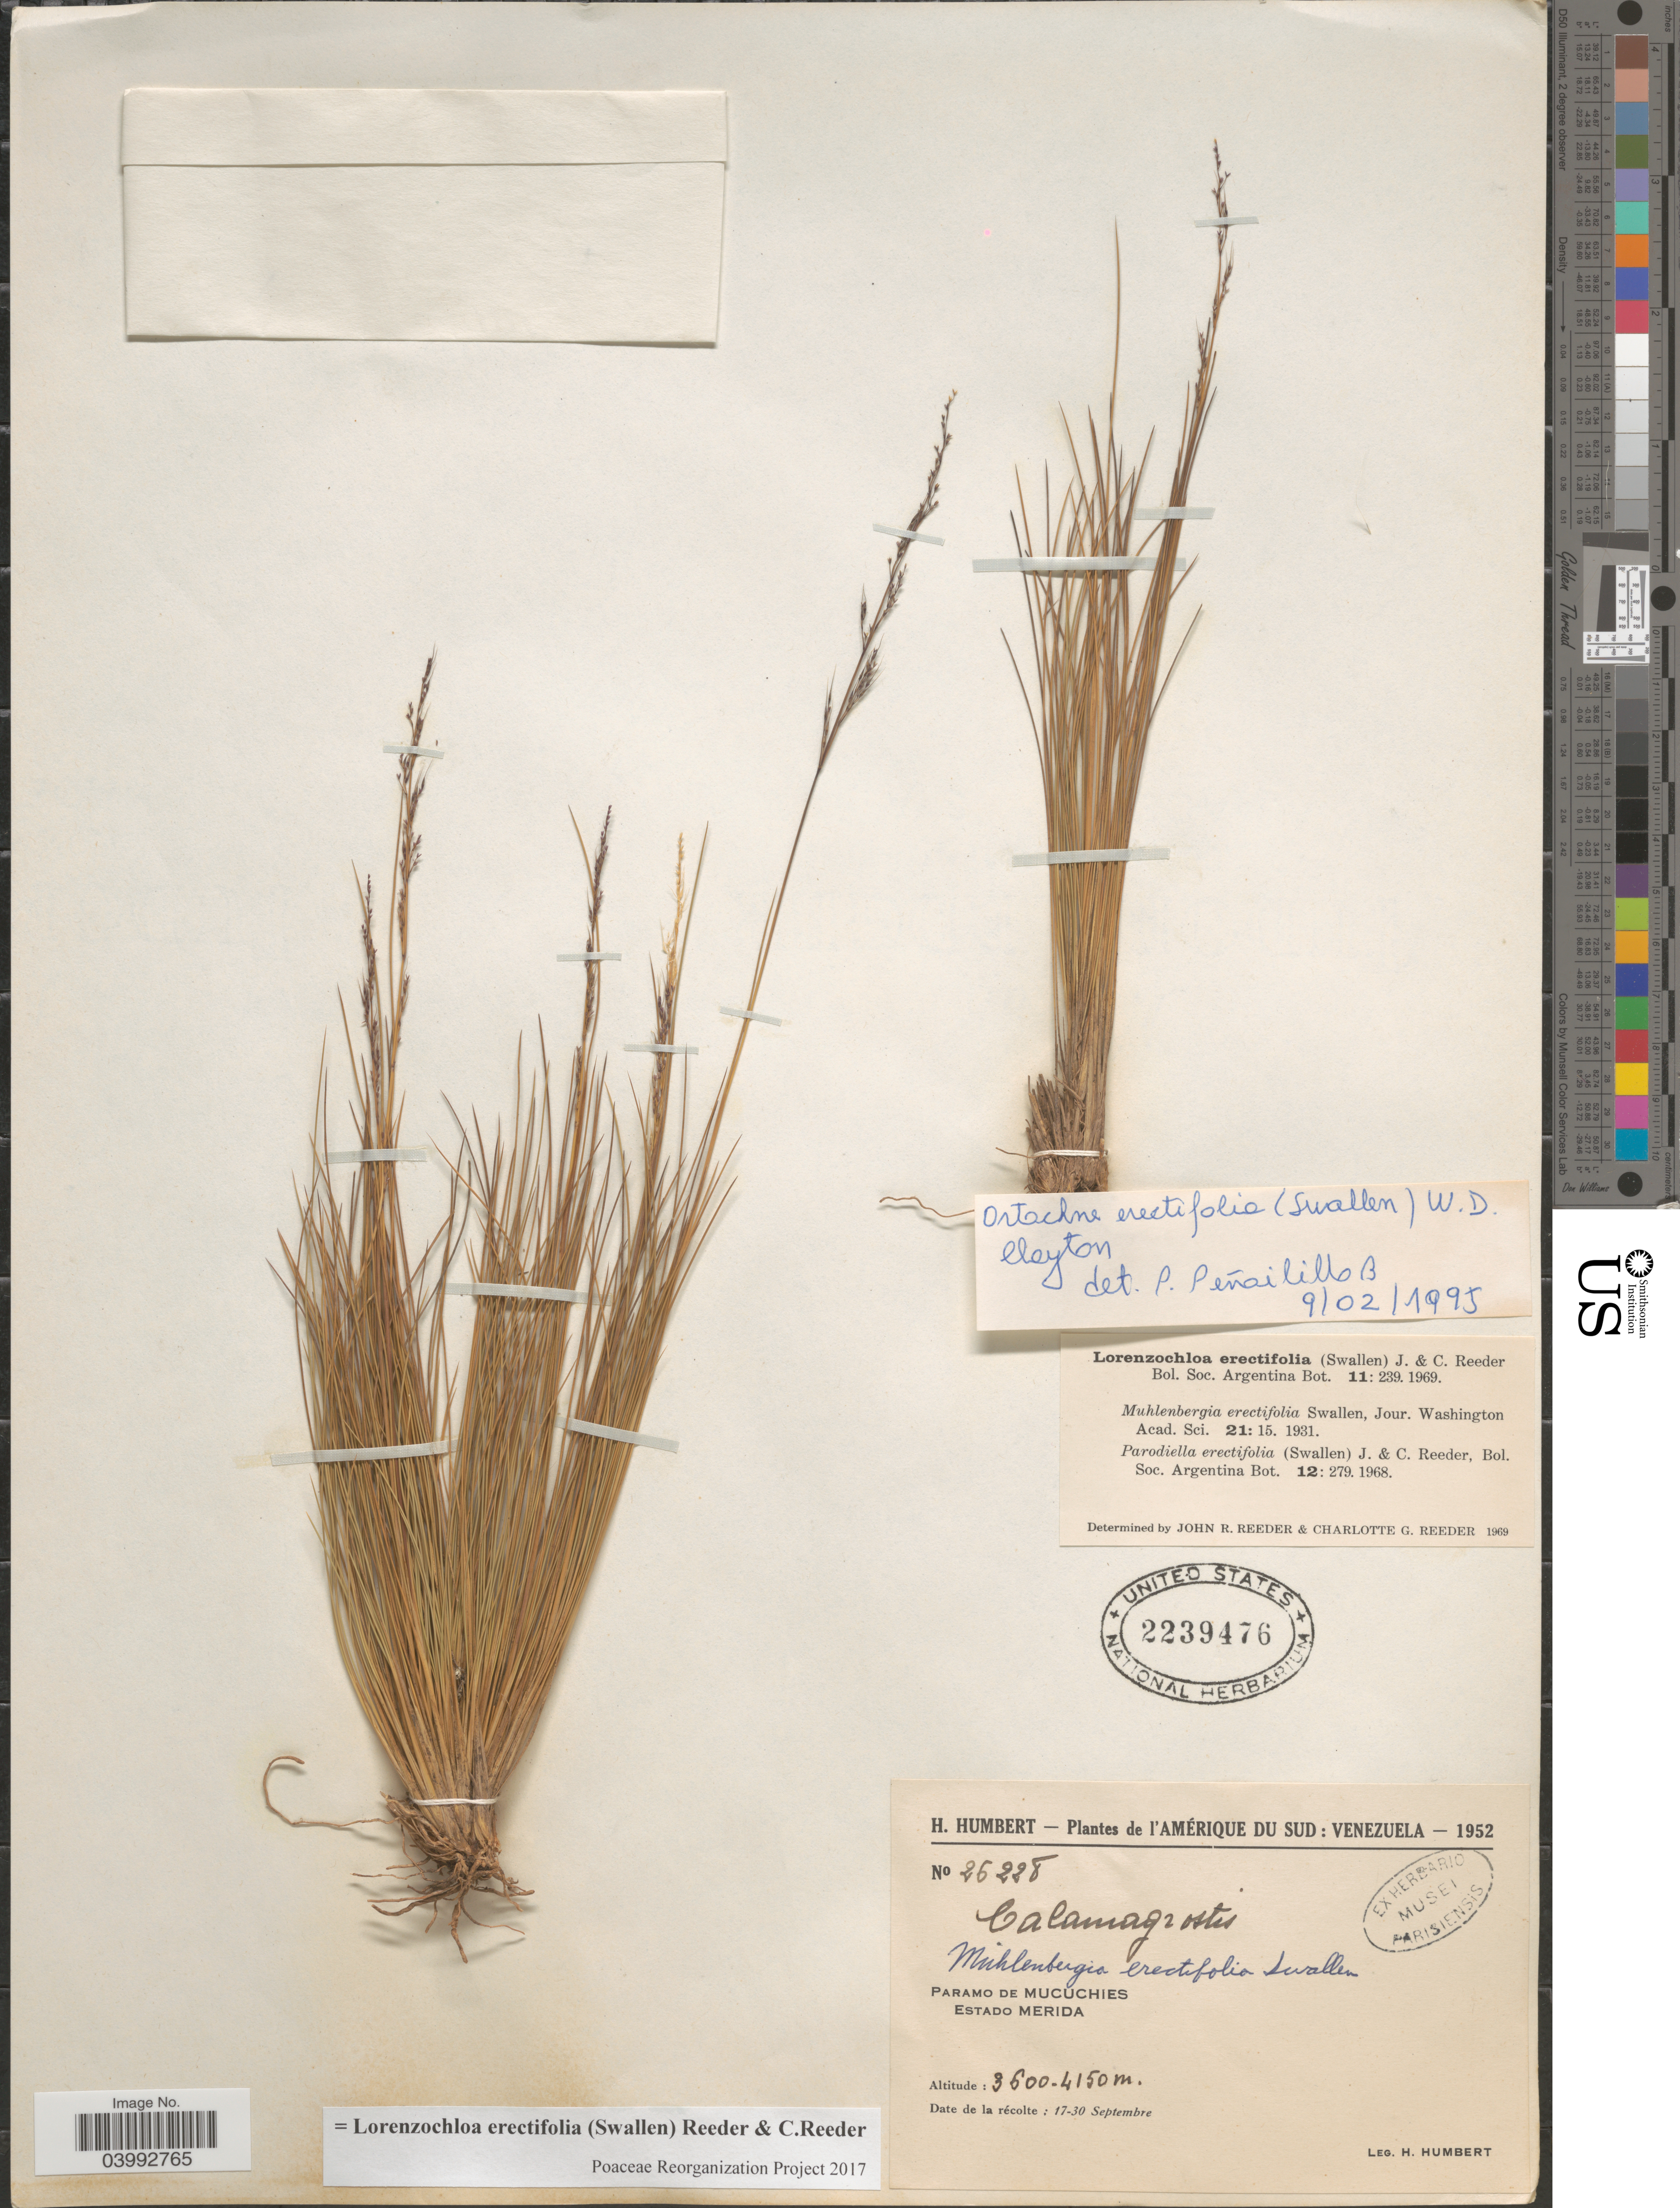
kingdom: Plantae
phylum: Tracheophyta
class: Liliopsida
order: Poales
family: Poaceae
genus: Lorenzochloa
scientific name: Lorenzochloa erectifolia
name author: (Swallen) Reeder & C. Reeder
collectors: H. Humbert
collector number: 26228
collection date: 1952-09-17/1952-09-30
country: Venezuela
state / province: Merida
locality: Paramo de Mucuchies.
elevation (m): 3600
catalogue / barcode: US 2239476